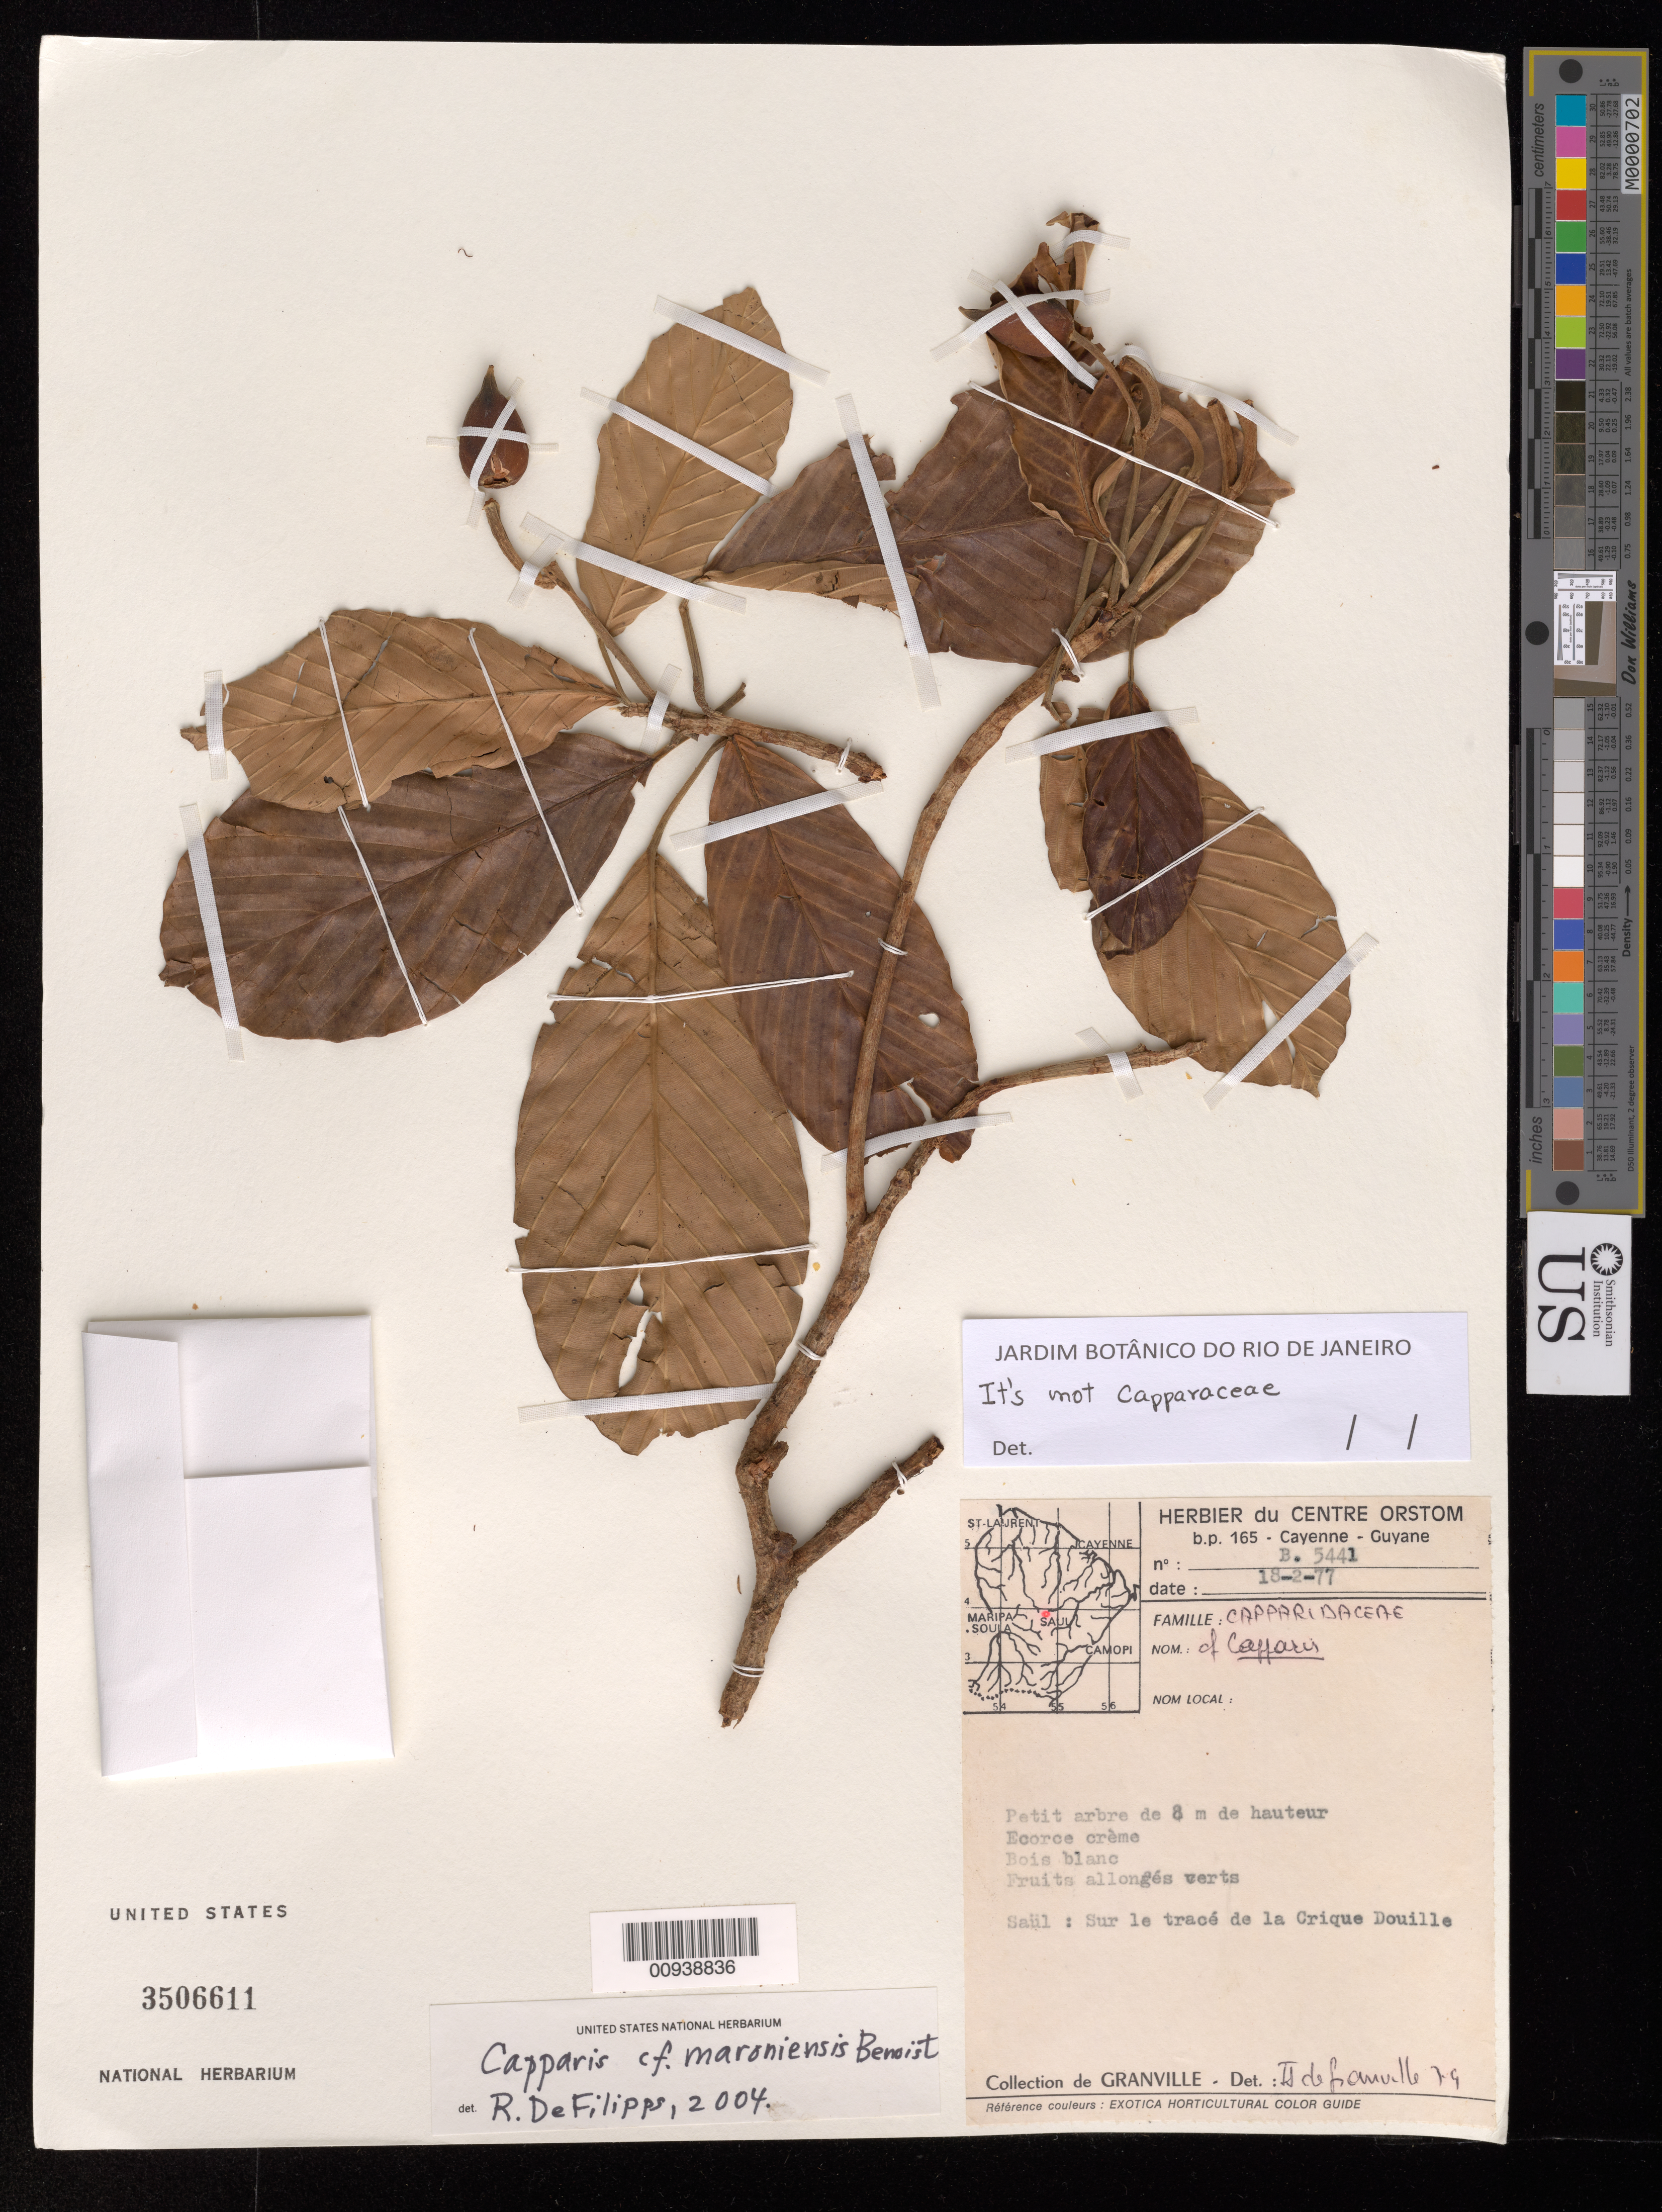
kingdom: Plantae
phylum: Tracheophyta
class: Magnoliopsida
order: Rosales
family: Urticaceae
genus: Pourouma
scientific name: Pourouma minor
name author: Benoist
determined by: Berg, C. C.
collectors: J.-J. de Granville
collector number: B 5441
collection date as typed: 18-Feb-77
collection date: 1977-02-18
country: French Guiana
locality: Saül, Crique Douille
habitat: Sur le tracé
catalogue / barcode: US 3506611